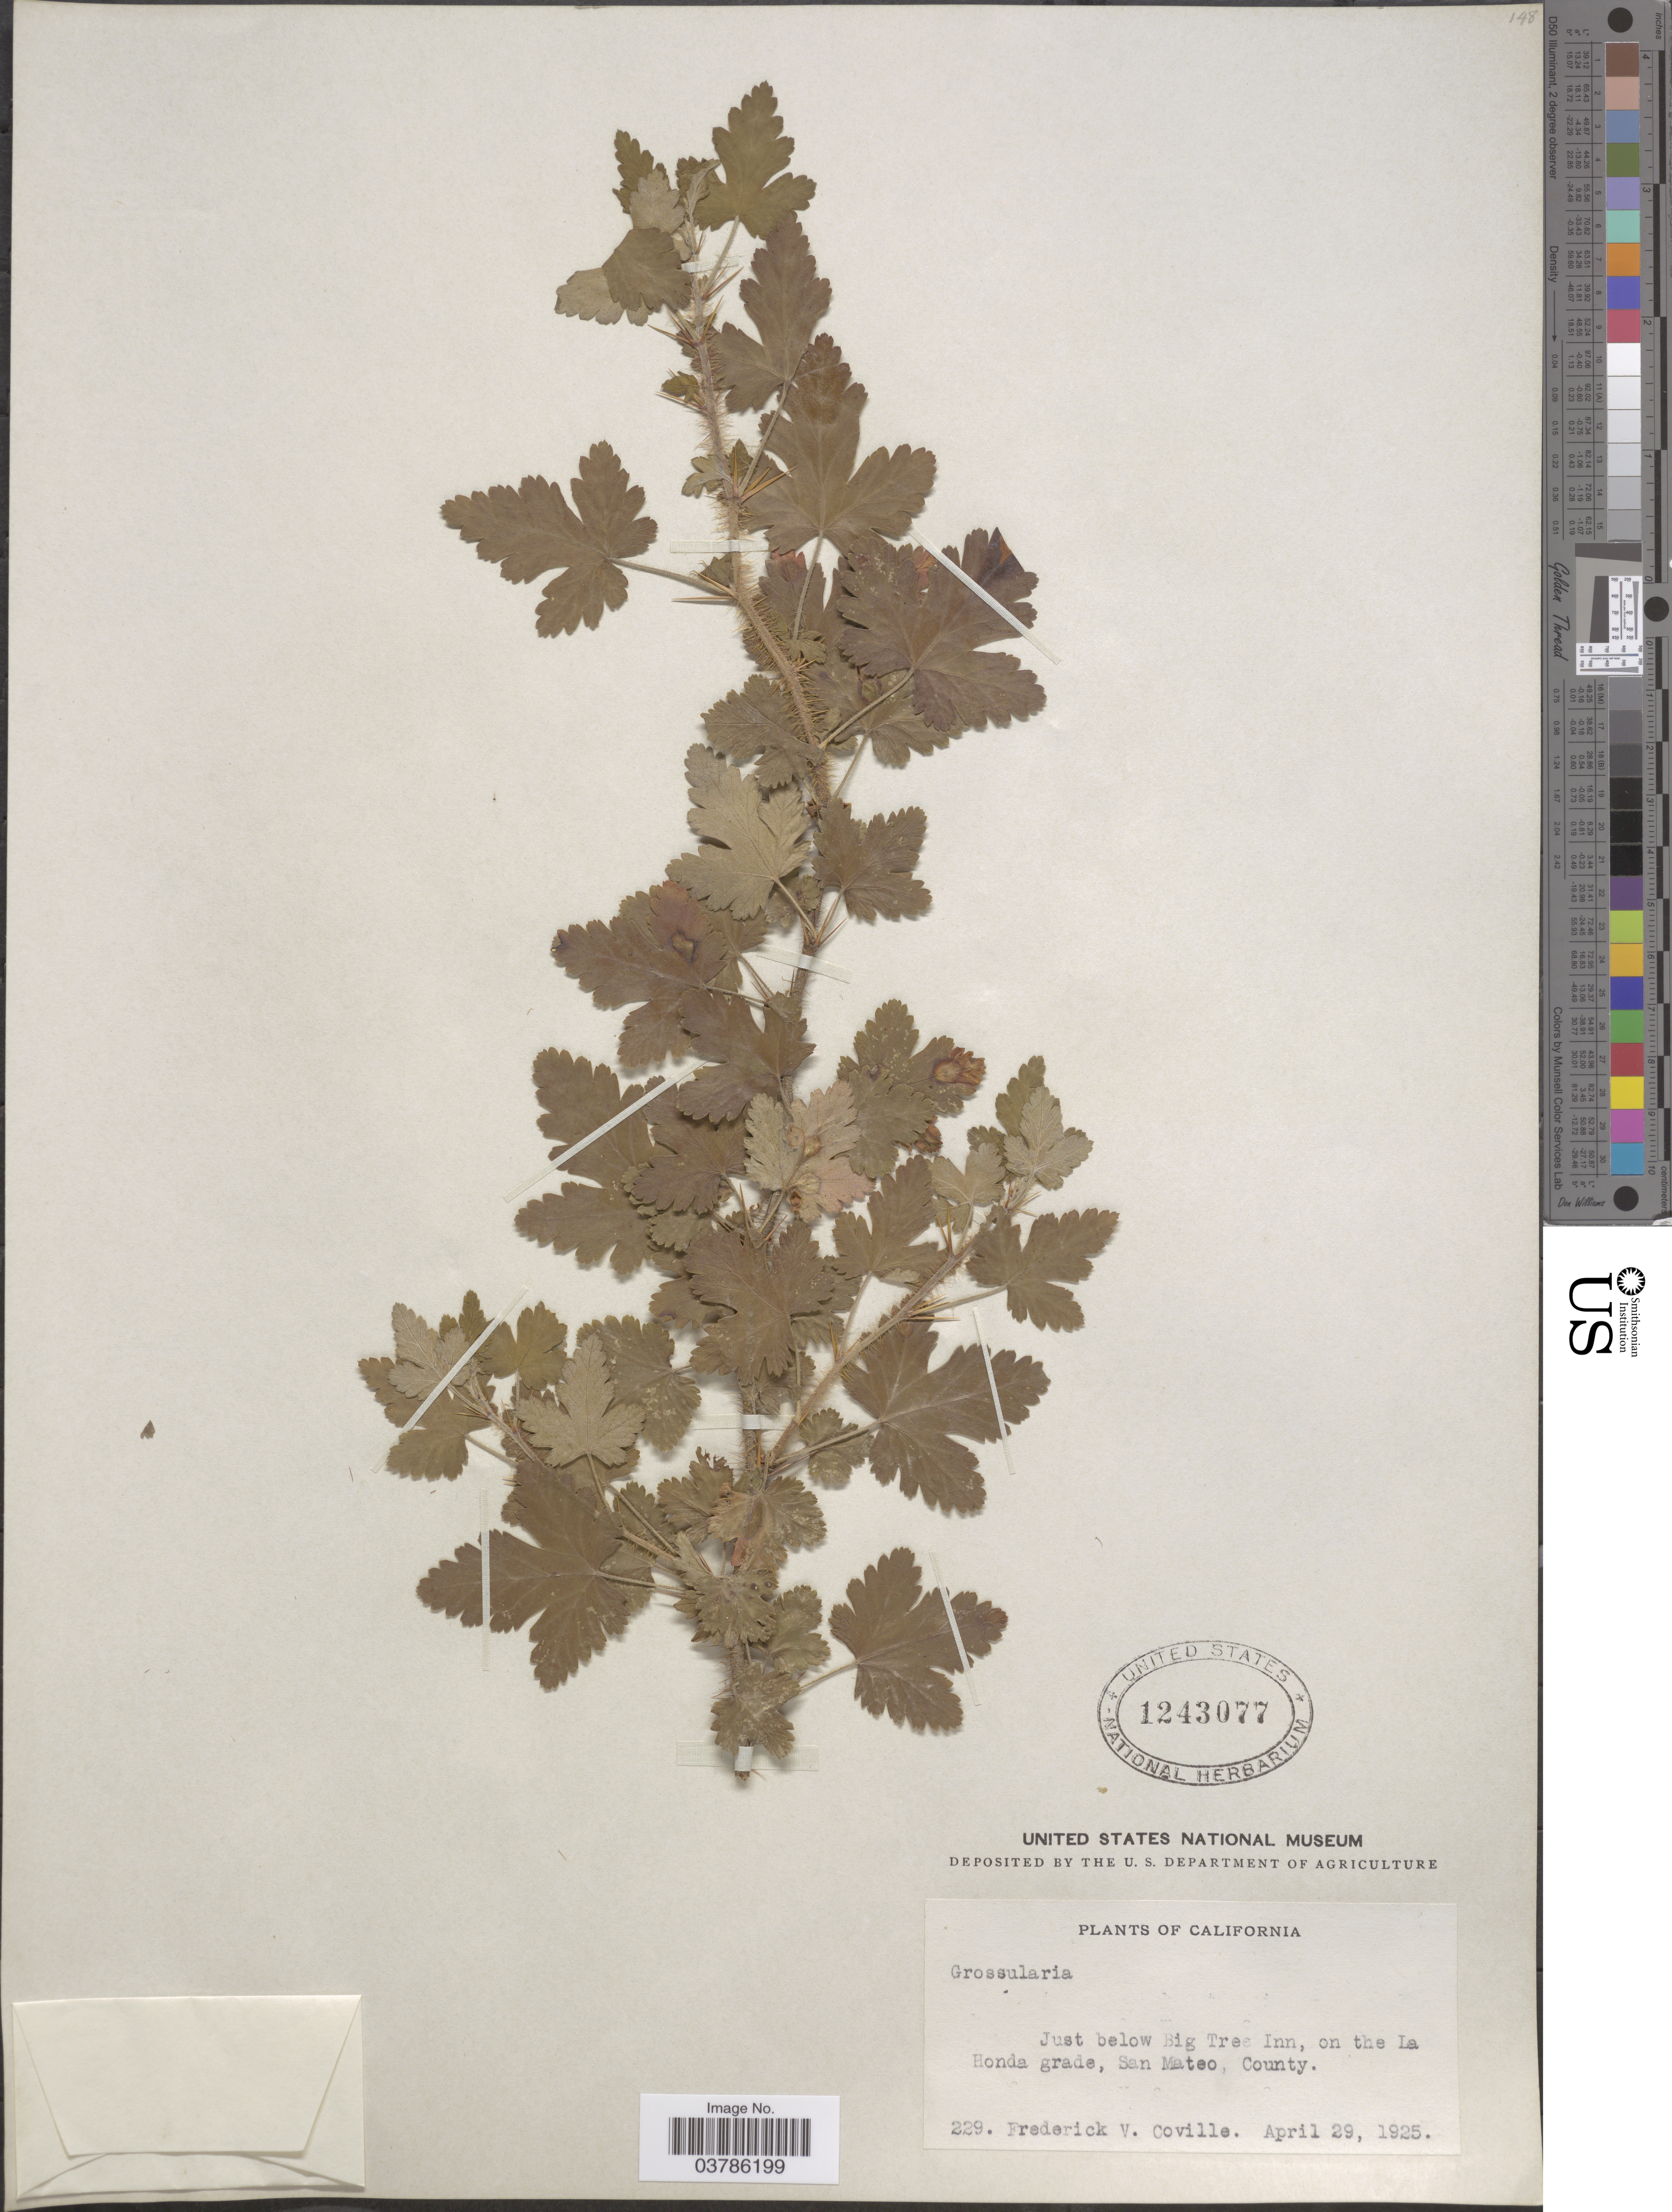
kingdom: Plantae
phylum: Tracheophyta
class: Magnoliopsida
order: Saxifragales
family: Grossulariaceae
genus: Ribes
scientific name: Ribes sp.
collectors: F. V. Coville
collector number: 229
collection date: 1925-04-29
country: United States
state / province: California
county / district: San Mateo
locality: Just below Big Tree Inn, on the La Honda Grade, San Mateo County.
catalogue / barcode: US 1243077